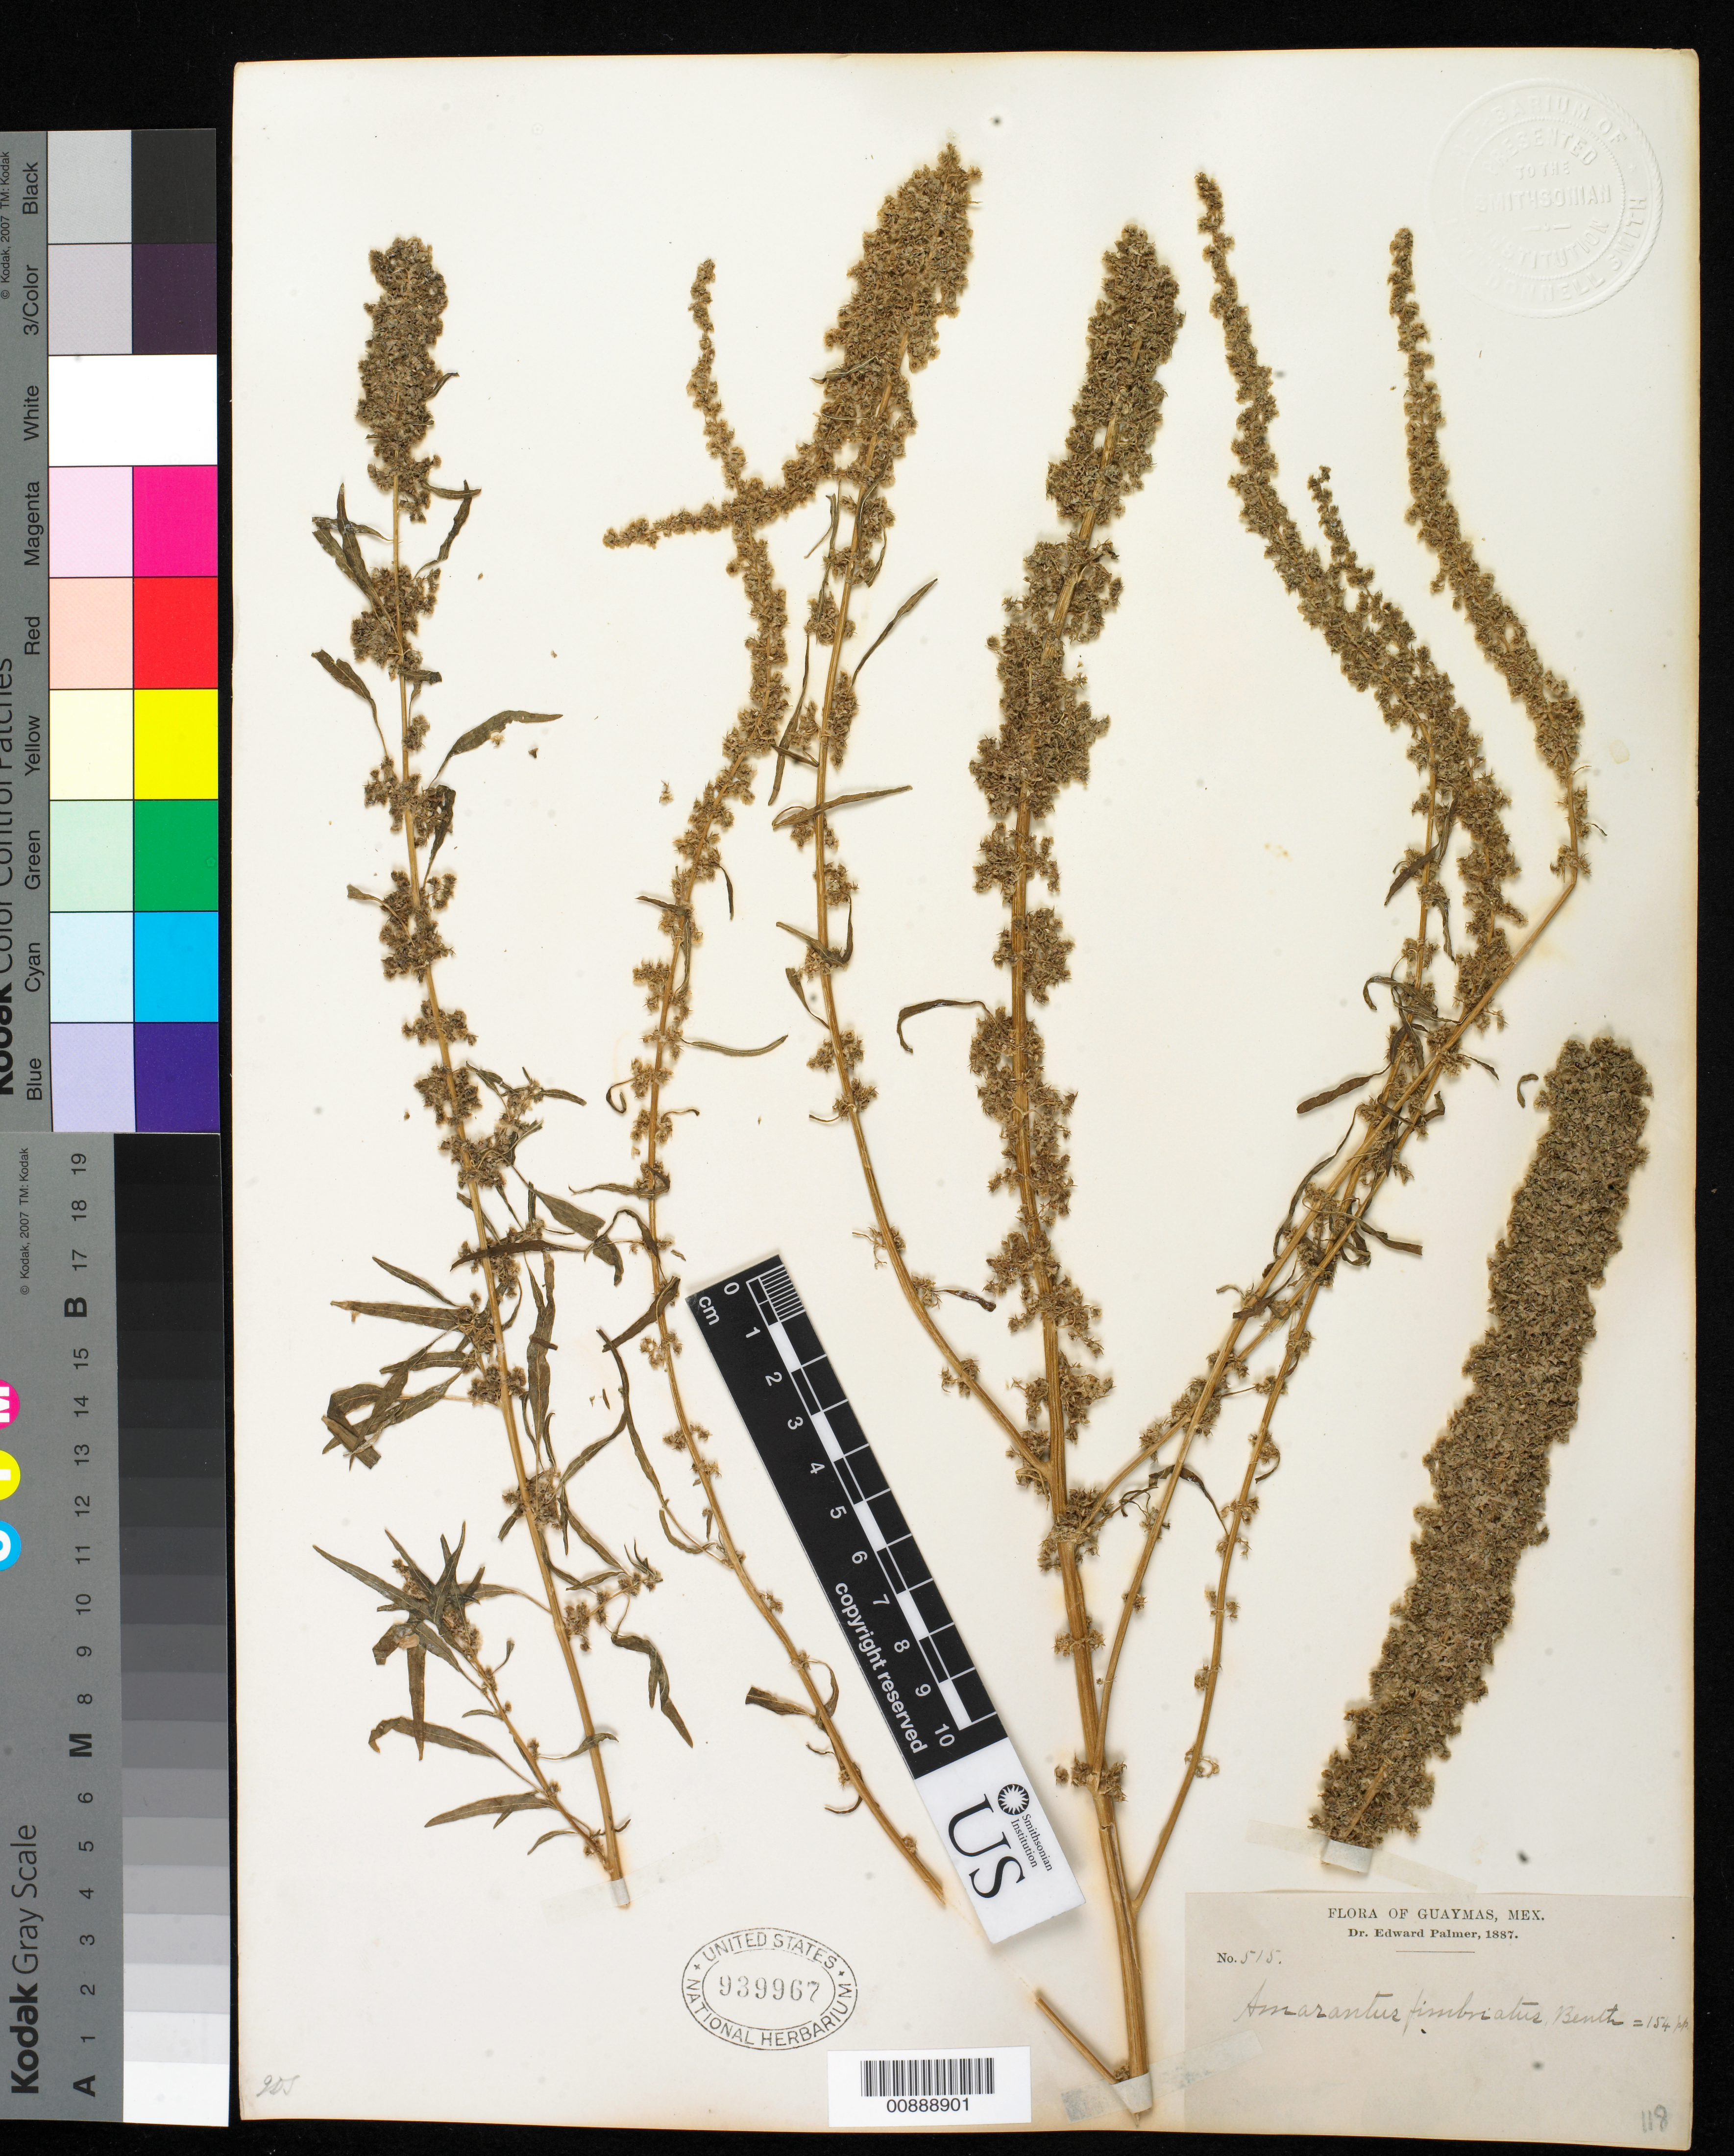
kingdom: Plantae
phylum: Tracheophyta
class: Magnoliopsida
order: Caryophyllales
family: Amaranthaceae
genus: Amaranthus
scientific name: Amaranthus fimbriatus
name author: (Torr.) Benth. ex S. Watson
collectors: E. Palmer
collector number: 515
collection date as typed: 1887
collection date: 1887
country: Mexico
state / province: Sonora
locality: Guaymas, Sonora.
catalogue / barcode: US 939967